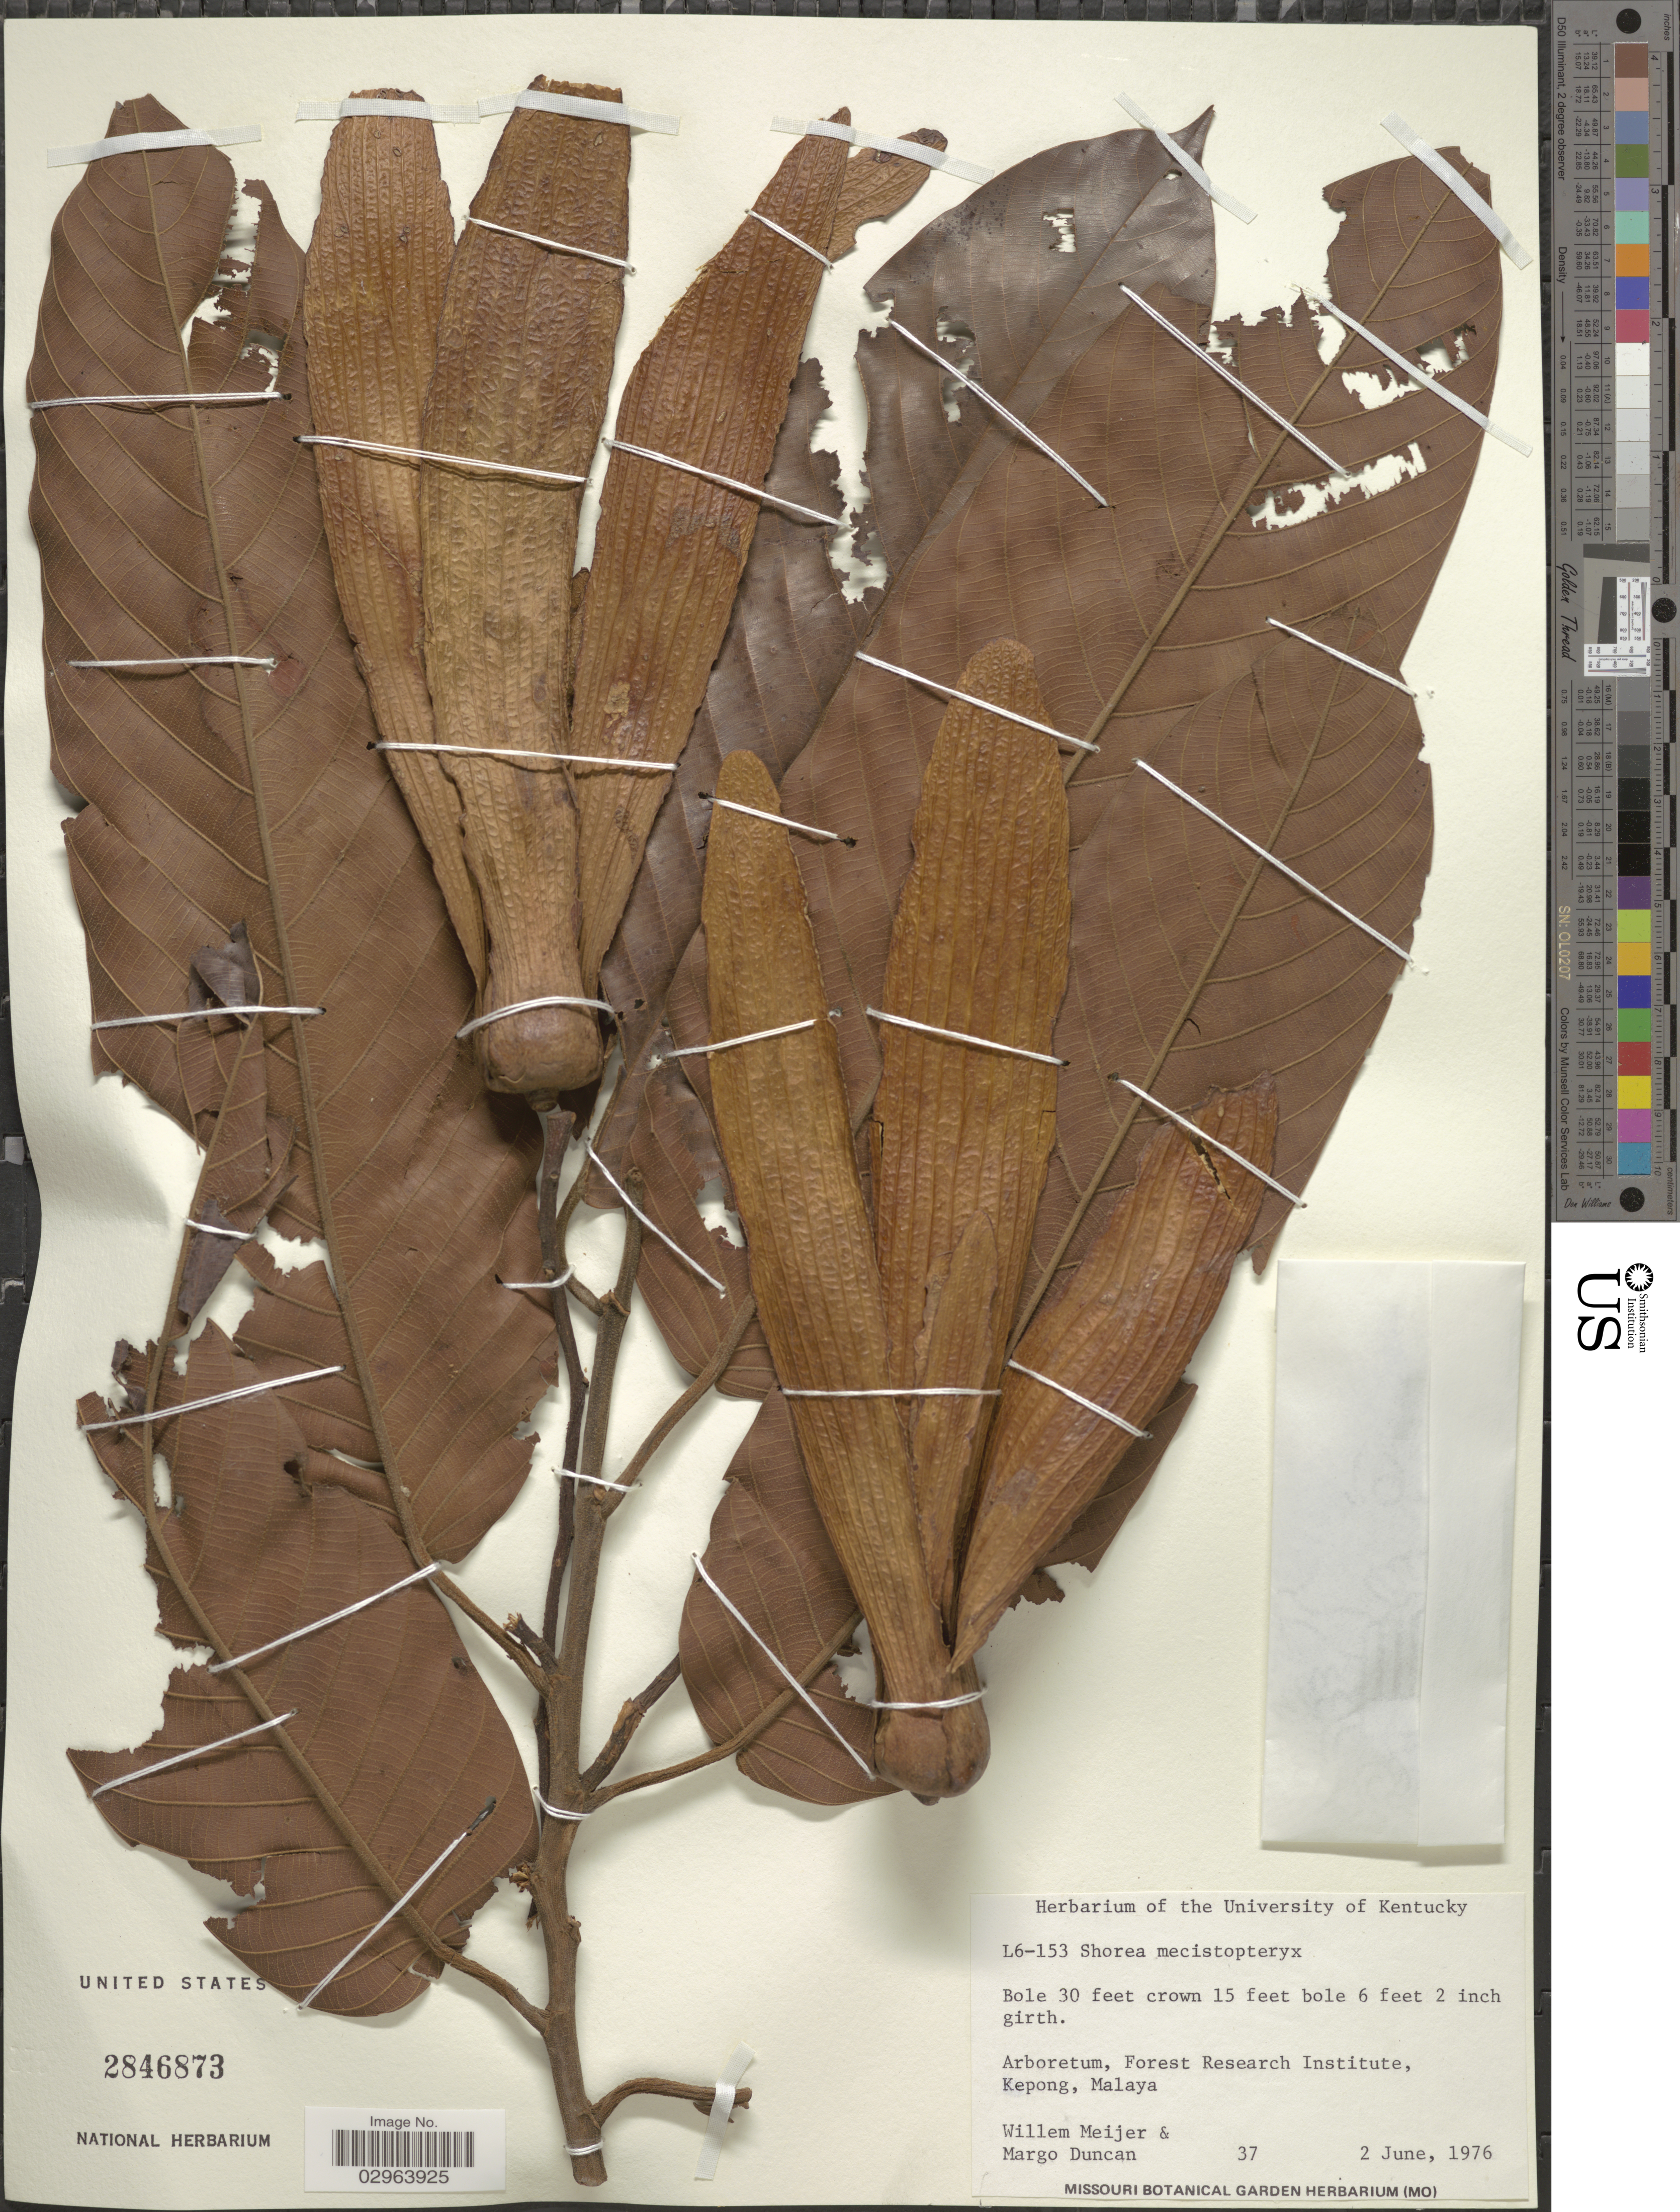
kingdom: Plantae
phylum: Tracheophyta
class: Magnoliopsida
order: Malvales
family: Dipterocarpaceae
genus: Rubroshorea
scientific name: Rubroshorea mecistopteryx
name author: (Ridl.) P.S. Ashton & J. Heck.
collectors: W. Meijer & M. Duncan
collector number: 37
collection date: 1976-06-02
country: Malaysia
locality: Arboretum, Forest Research Institute, Kepong, Malaya.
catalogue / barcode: US 2846873